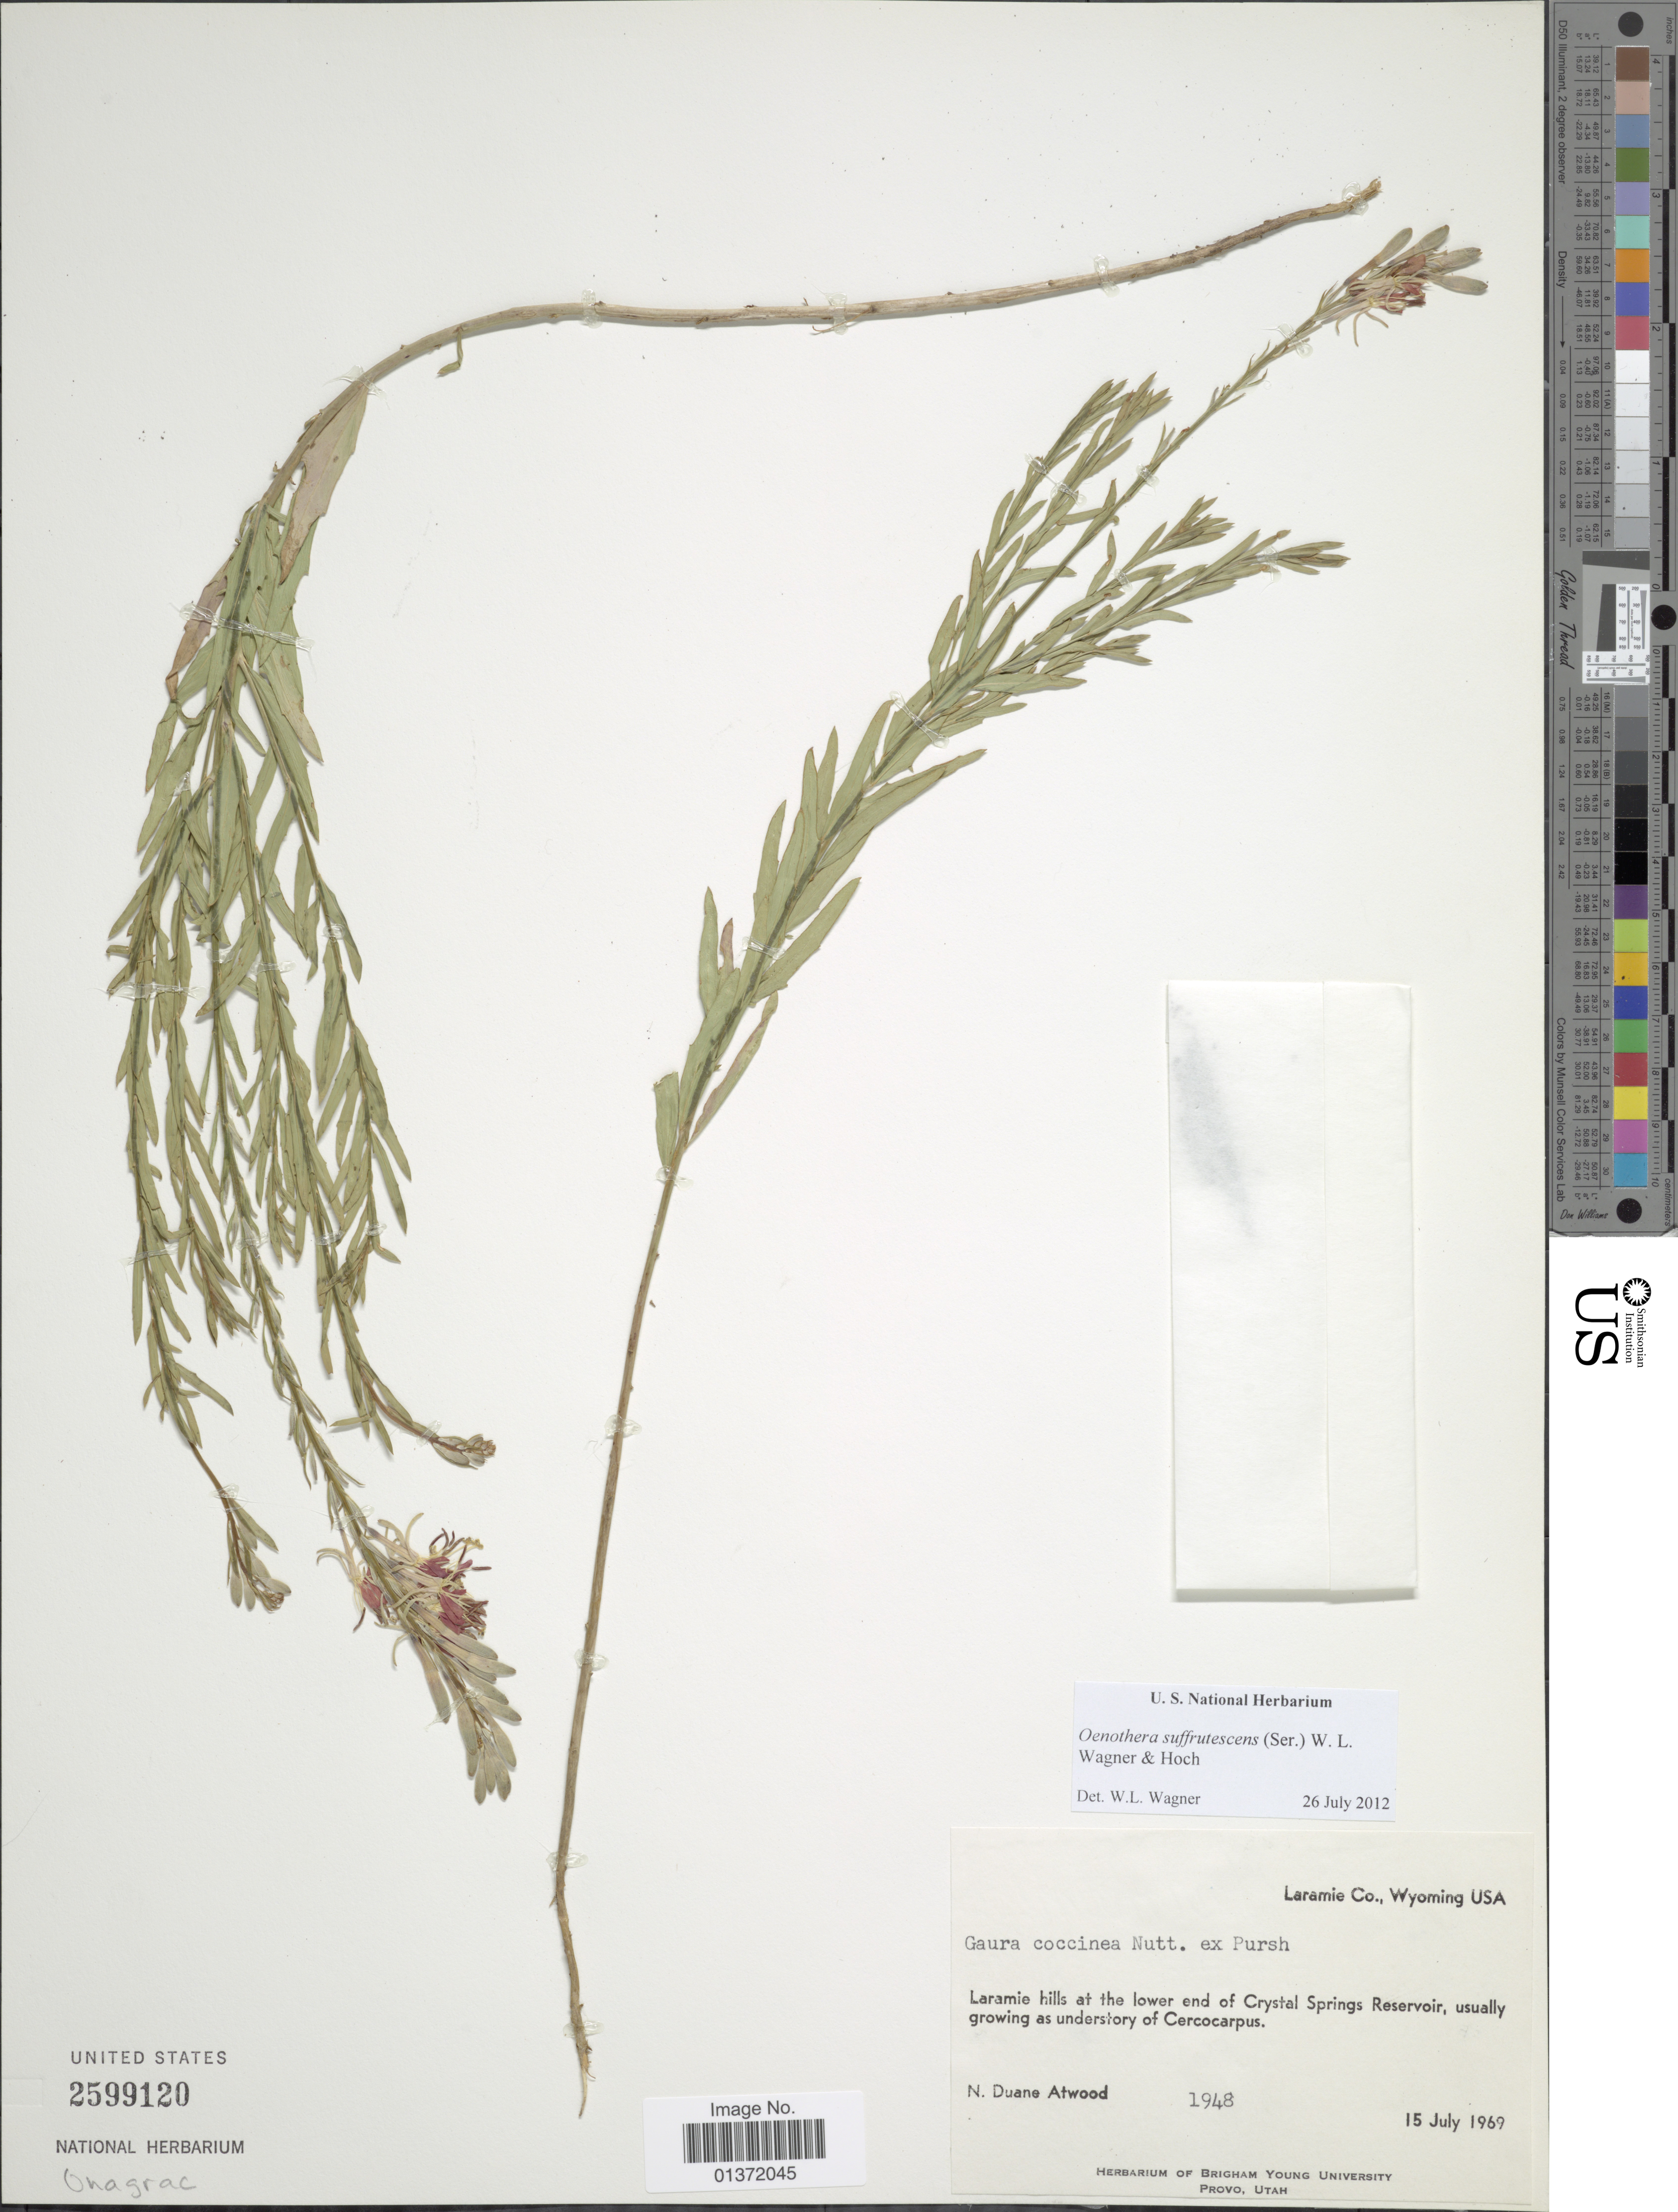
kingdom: Plantae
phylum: Tracheophyta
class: Magnoliopsida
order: Myrtales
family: Onagraceae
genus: Oenothera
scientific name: Oenothera suffrutescens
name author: (Ser.) W.L. Wagner & Hoch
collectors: N. Atwood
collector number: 1948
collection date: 1969-07-15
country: United States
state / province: Wyoming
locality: Laramie Co, Laramie hills at the lower end of Crystal Springs Reservoir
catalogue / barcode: US 2599120